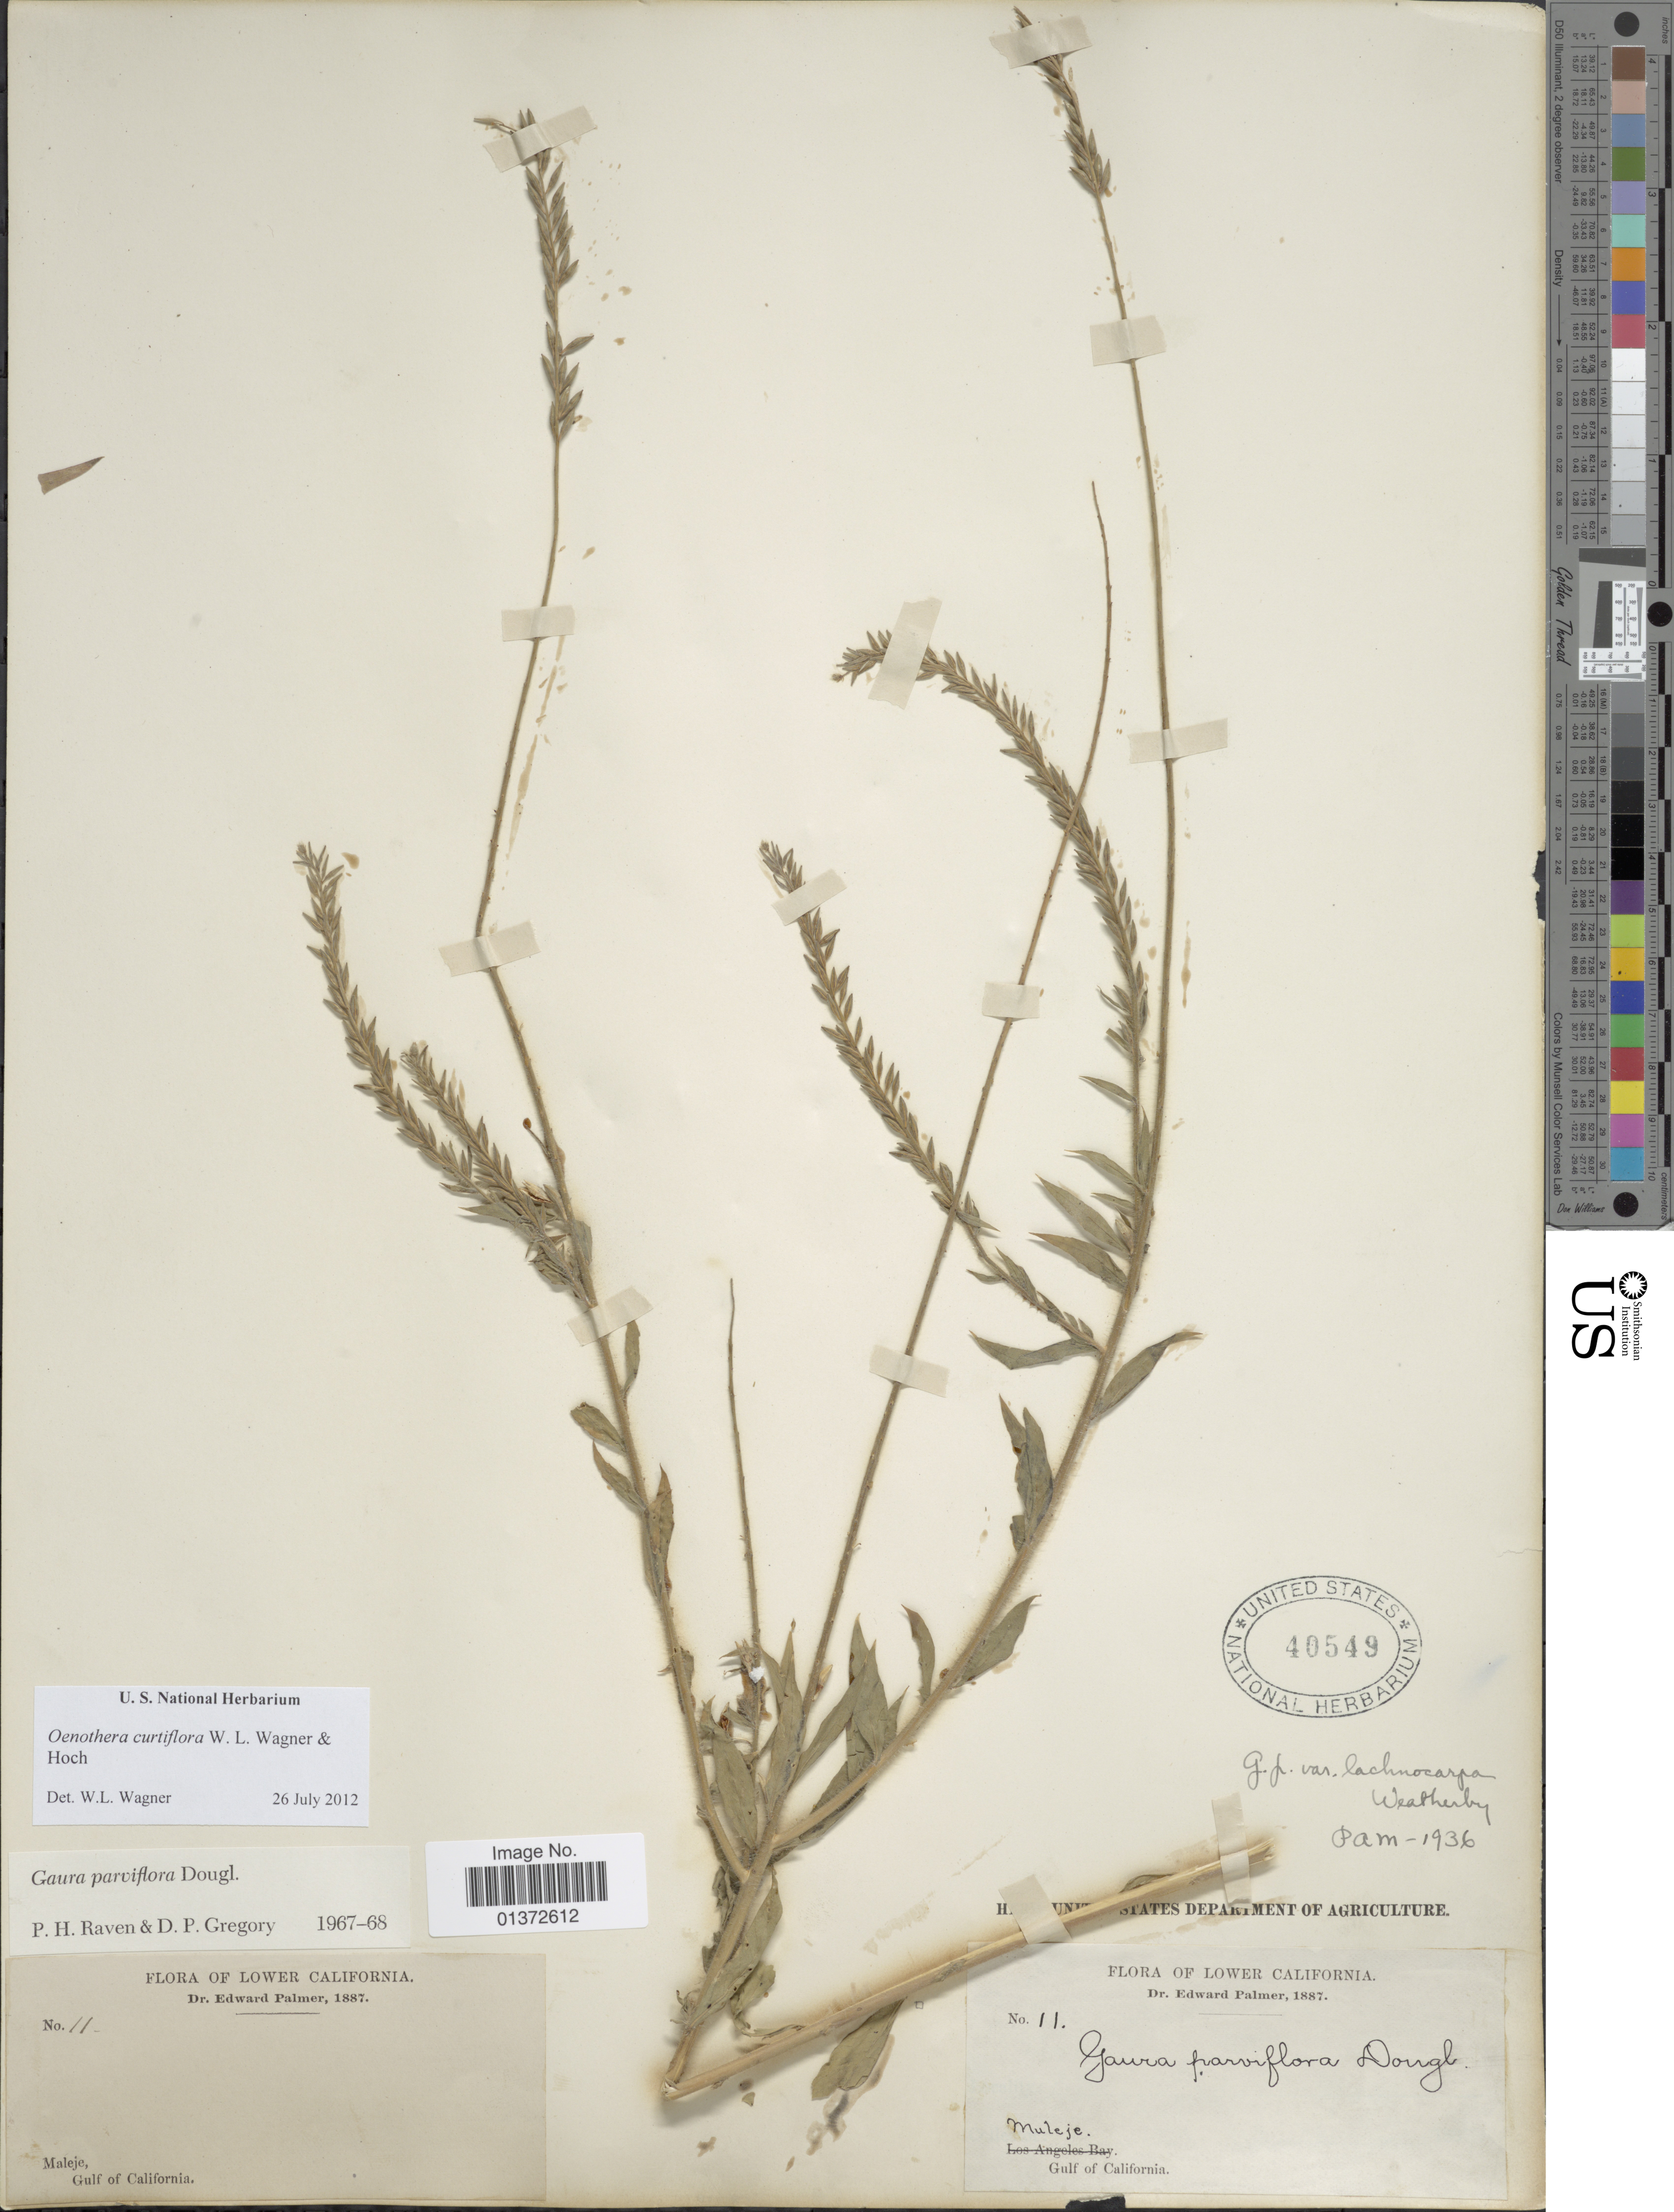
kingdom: Plantae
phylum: Tracheophyta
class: Magnoliopsida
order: Myrtales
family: Onagraceae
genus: Oenothera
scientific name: Oenothera curtiflora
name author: W.L. Wagner & Hoch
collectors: E. Palmer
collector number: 11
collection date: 1887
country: Mexico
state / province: Baja California Norte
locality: Maleje, Gulf of California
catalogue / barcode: US 40549